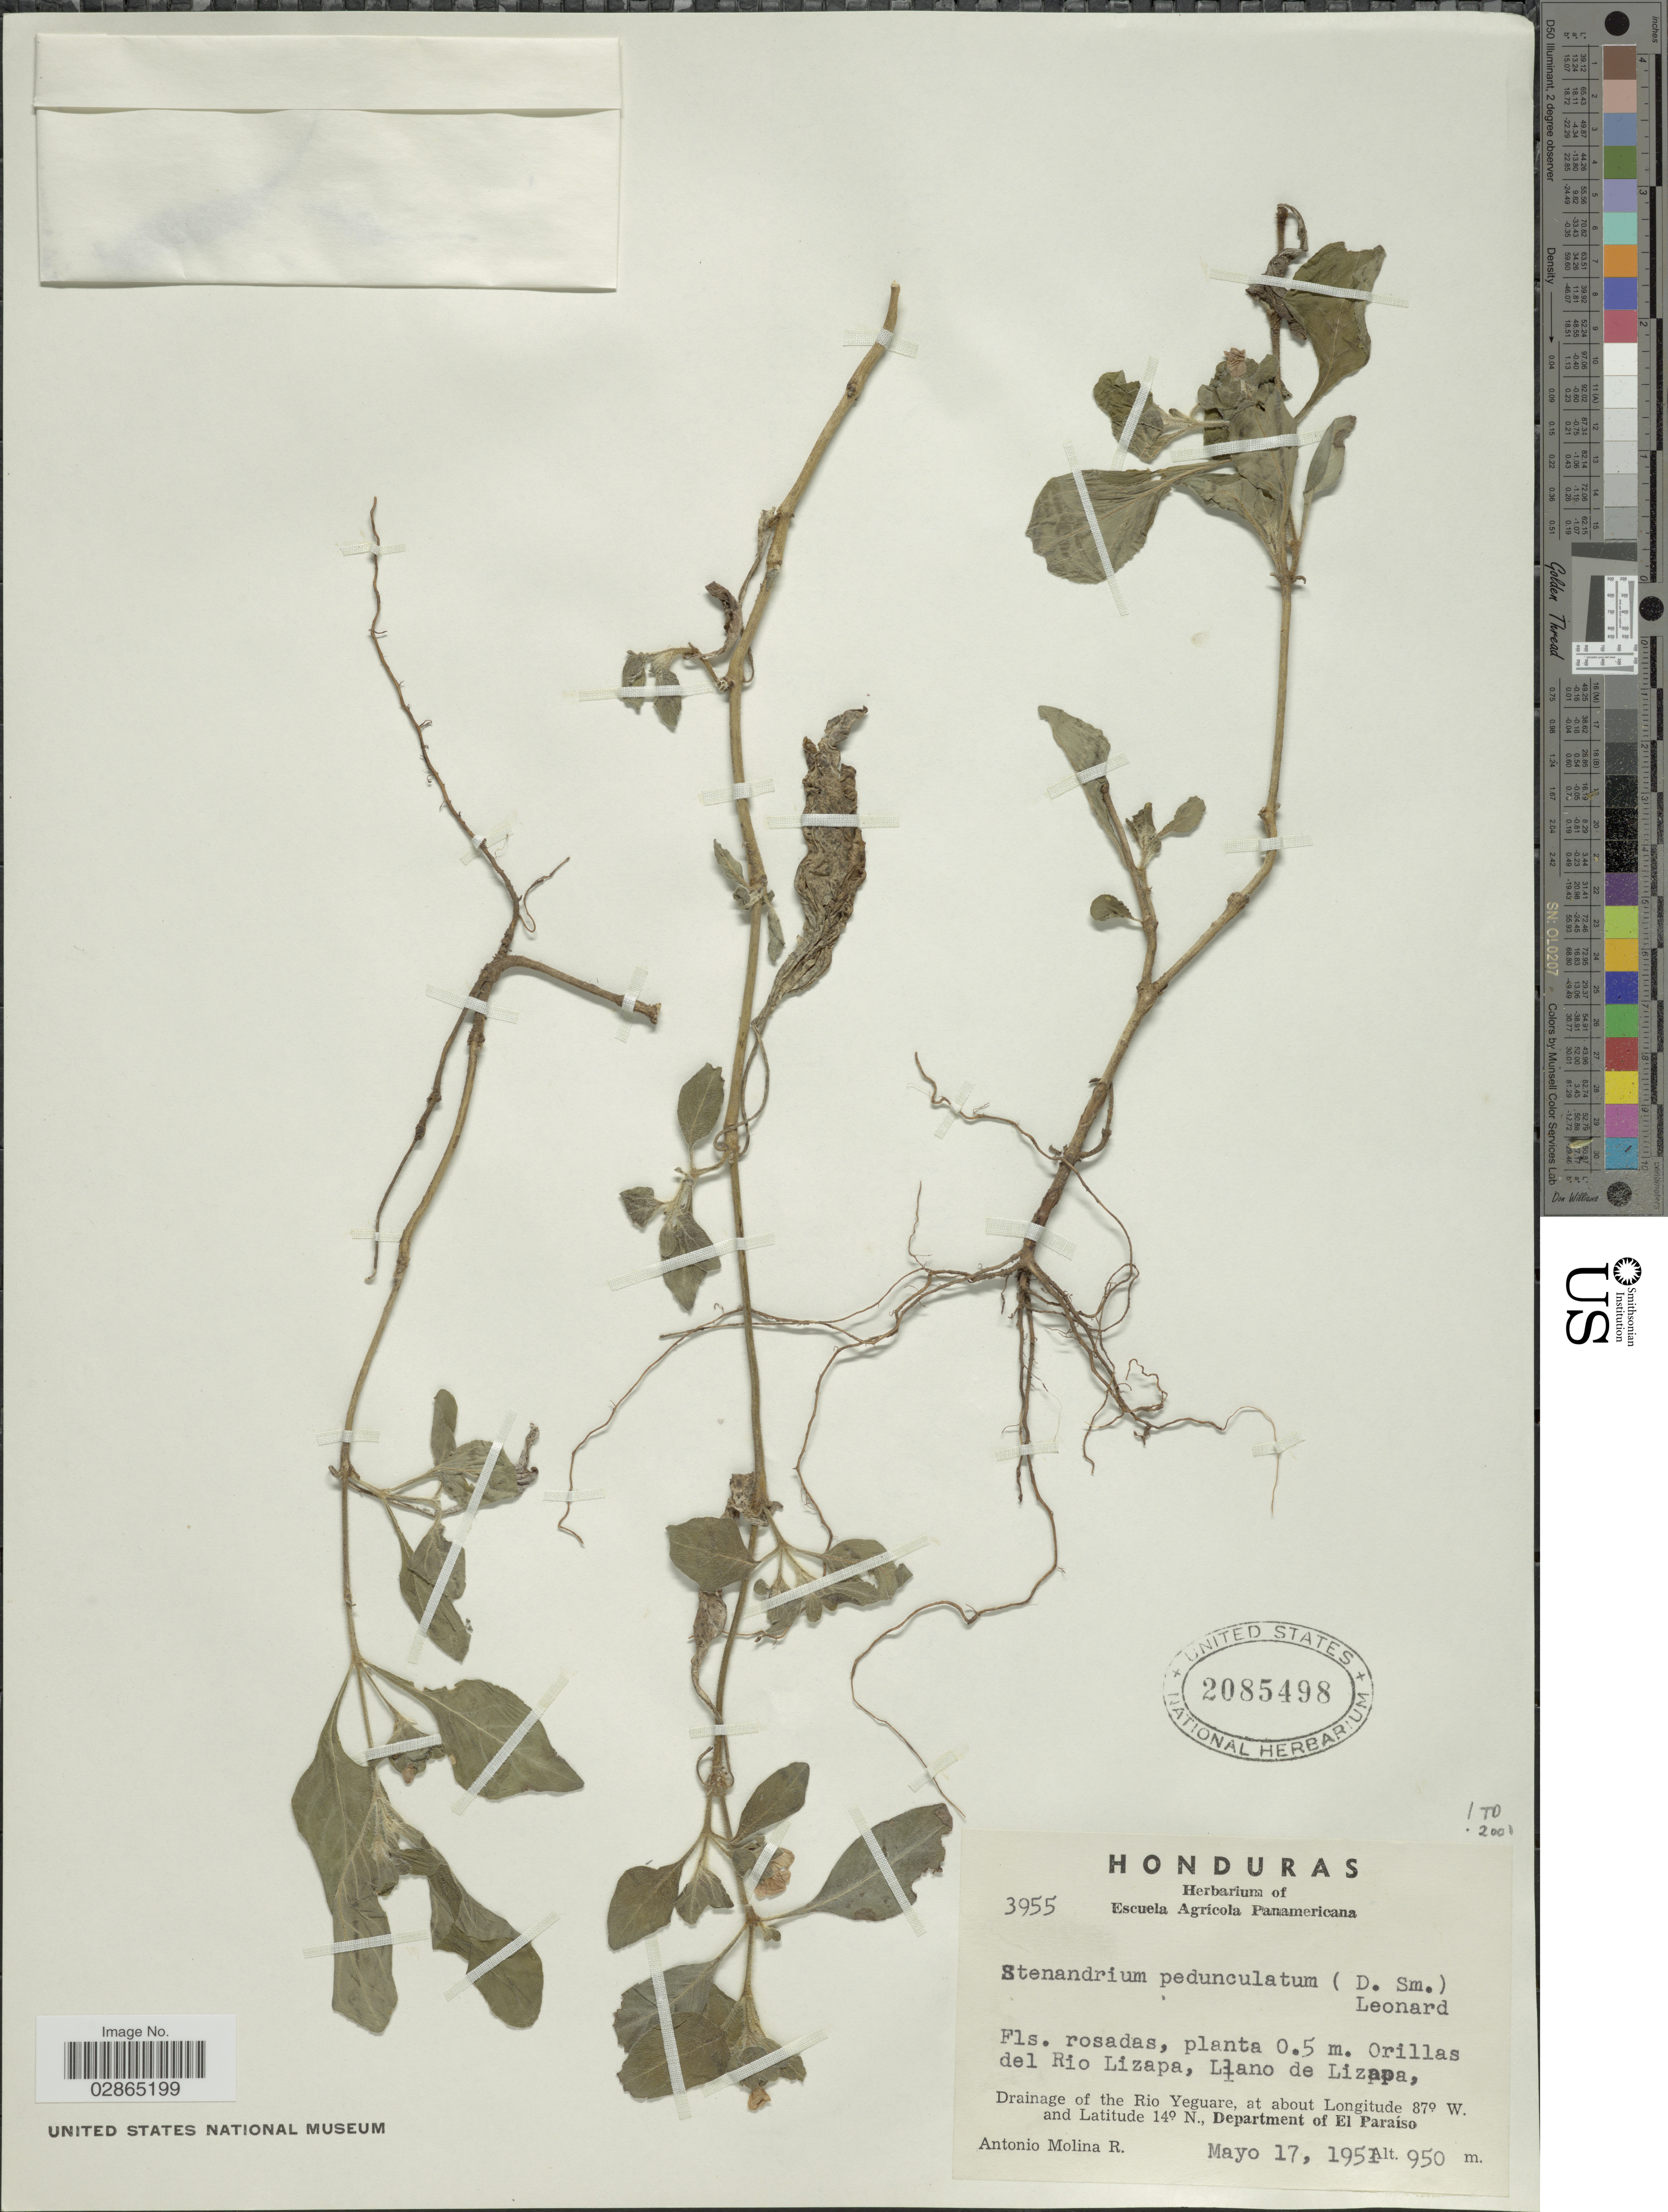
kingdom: Plantae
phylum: Tracheophyta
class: Magnoliopsida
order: Lamiales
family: Acanthaceae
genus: Stenandrium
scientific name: Stenandrium pedunculatum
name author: (Donn. Sm.) Leonard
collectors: A. Molina R.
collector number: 3955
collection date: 1951-05-17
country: Honduras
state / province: El Paraíso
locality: Orillas del Rio Lizapa, Llano de Lizapa. Drainage of the Rio Yeguare, Department of El Paraíso.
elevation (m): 950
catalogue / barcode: US 2085498